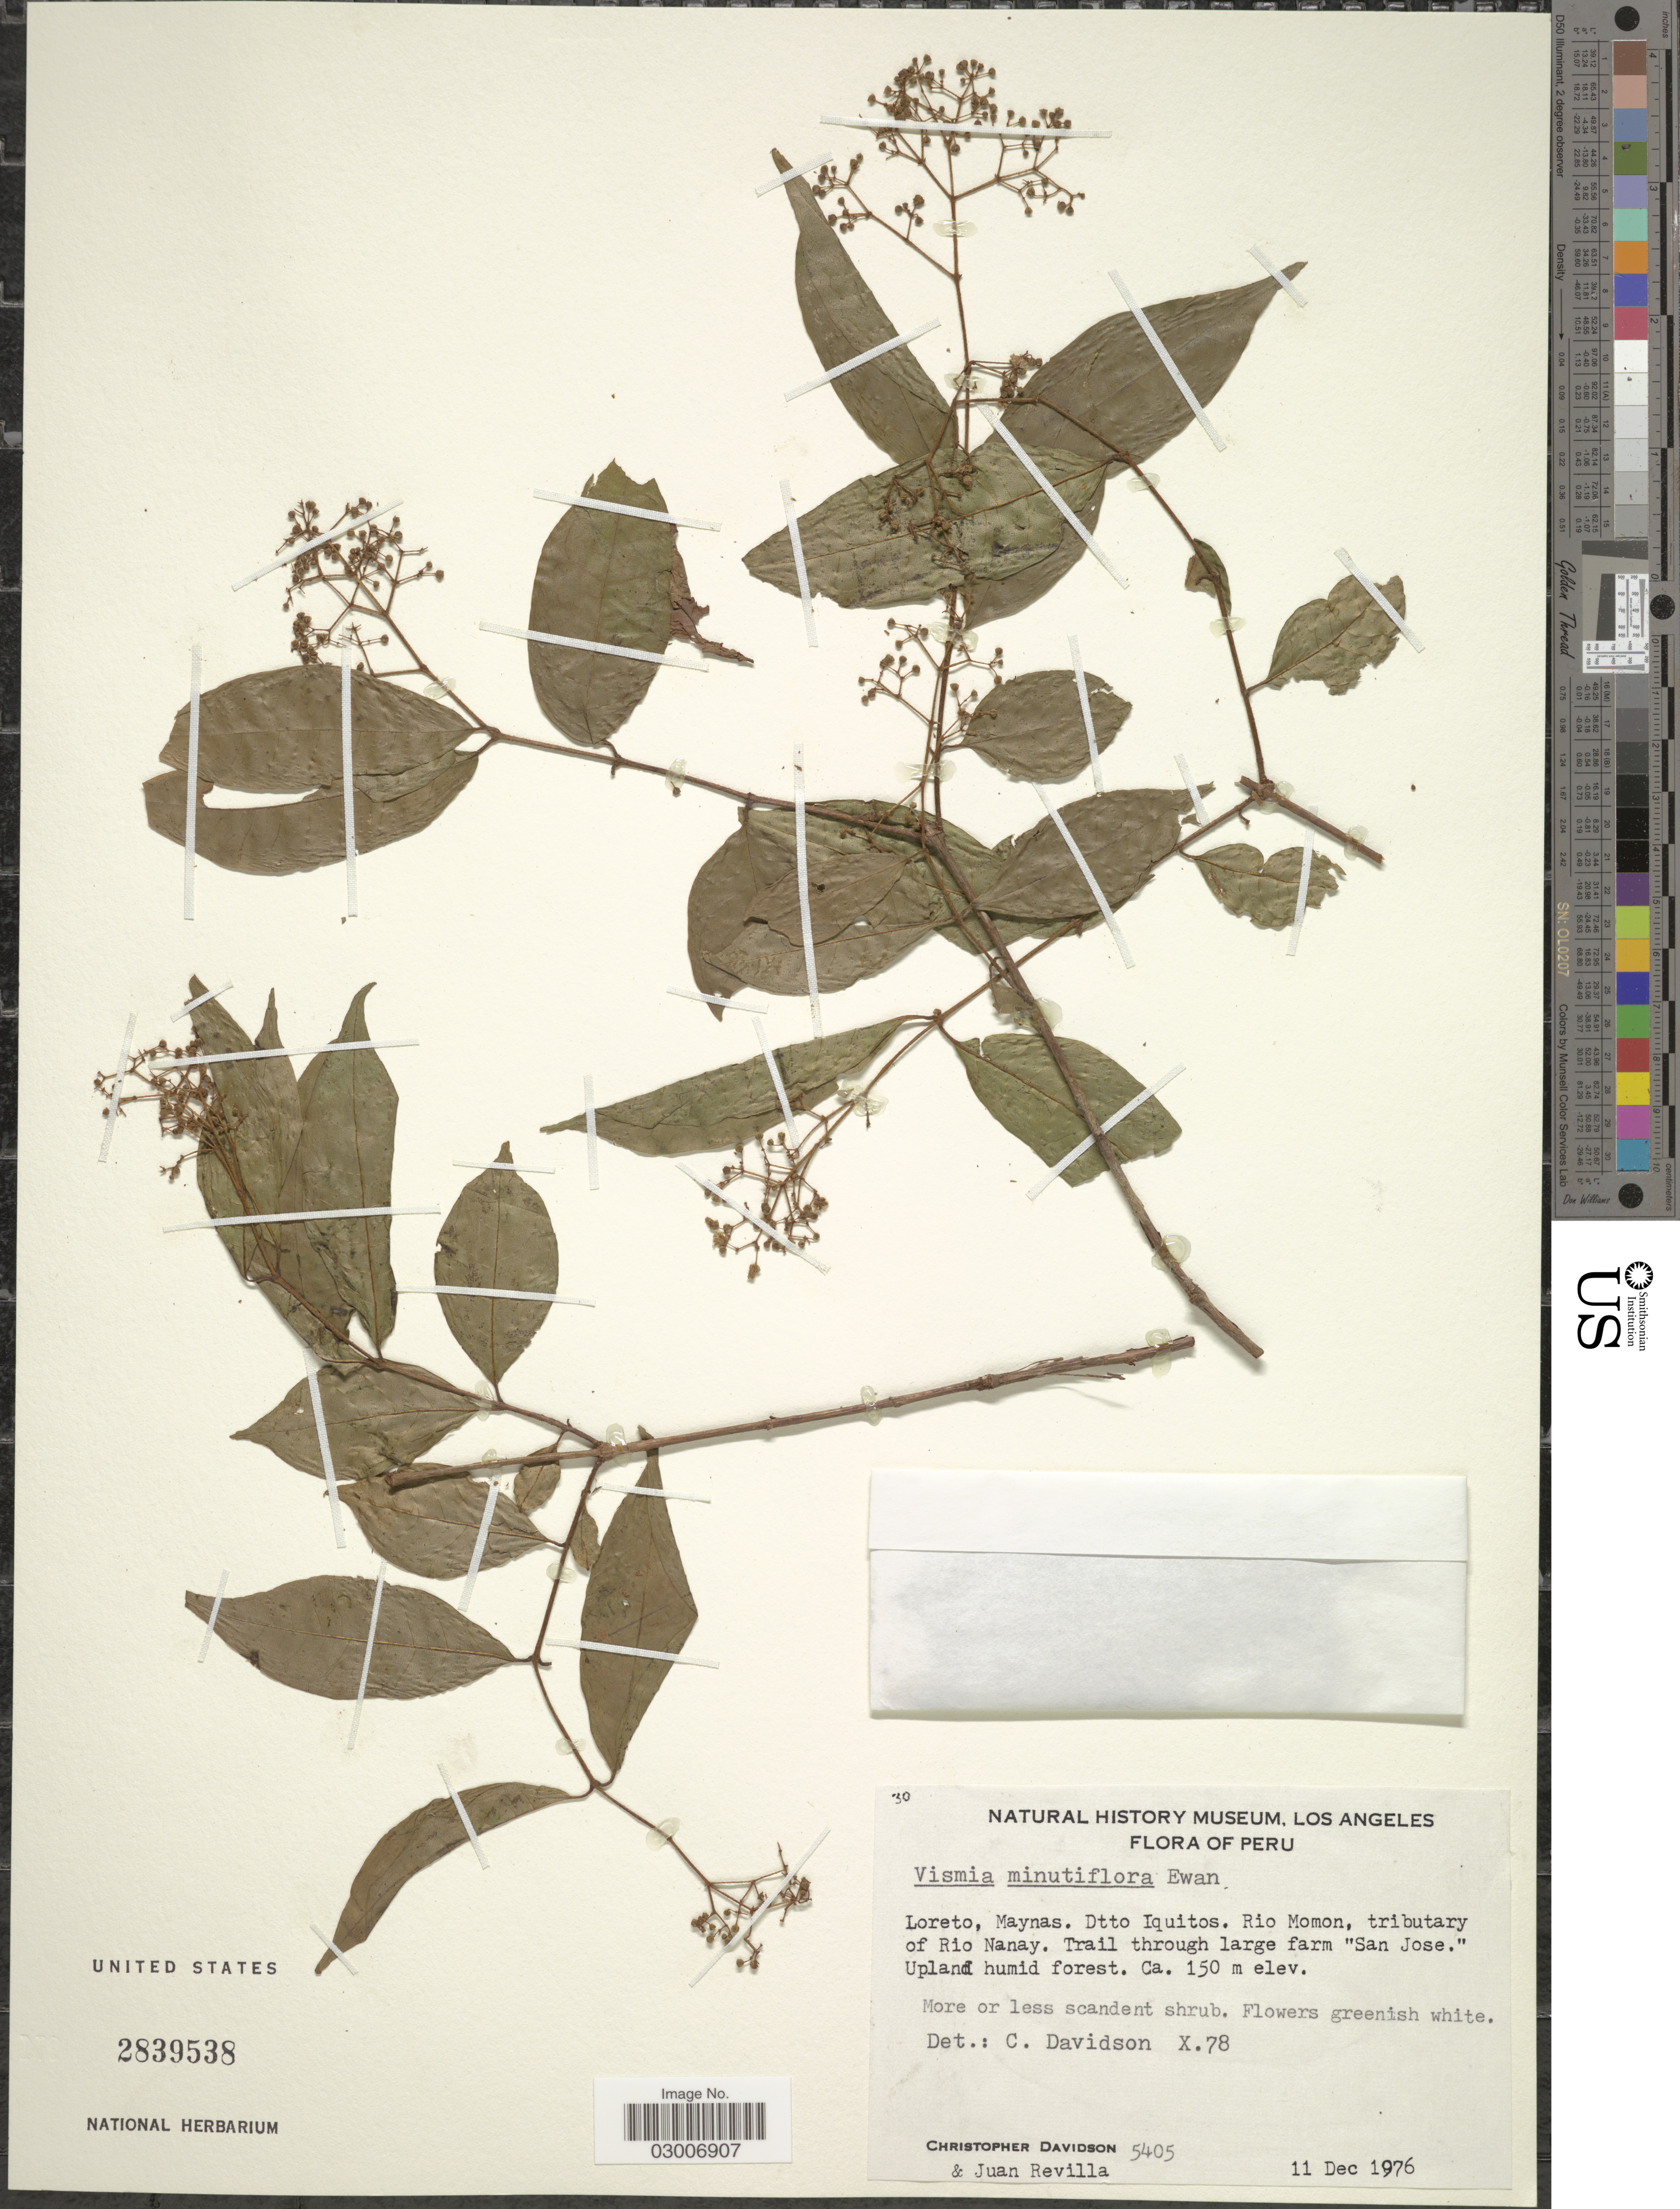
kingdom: Plantae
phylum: Tracheophyta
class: Magnoliopsida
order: Malpighiales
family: Hypericaceae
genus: Vismia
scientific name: Vismia minutiflora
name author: Ewan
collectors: C. Davidson & J. Revilla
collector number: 5405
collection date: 1976-12-11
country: Peru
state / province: Loreto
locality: Loreto, Maynas. Dtto. Iquitos. Rio Momon, tributary of Rio Nanay. Trail through large farm "San Jose".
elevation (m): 150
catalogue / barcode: US 2839538